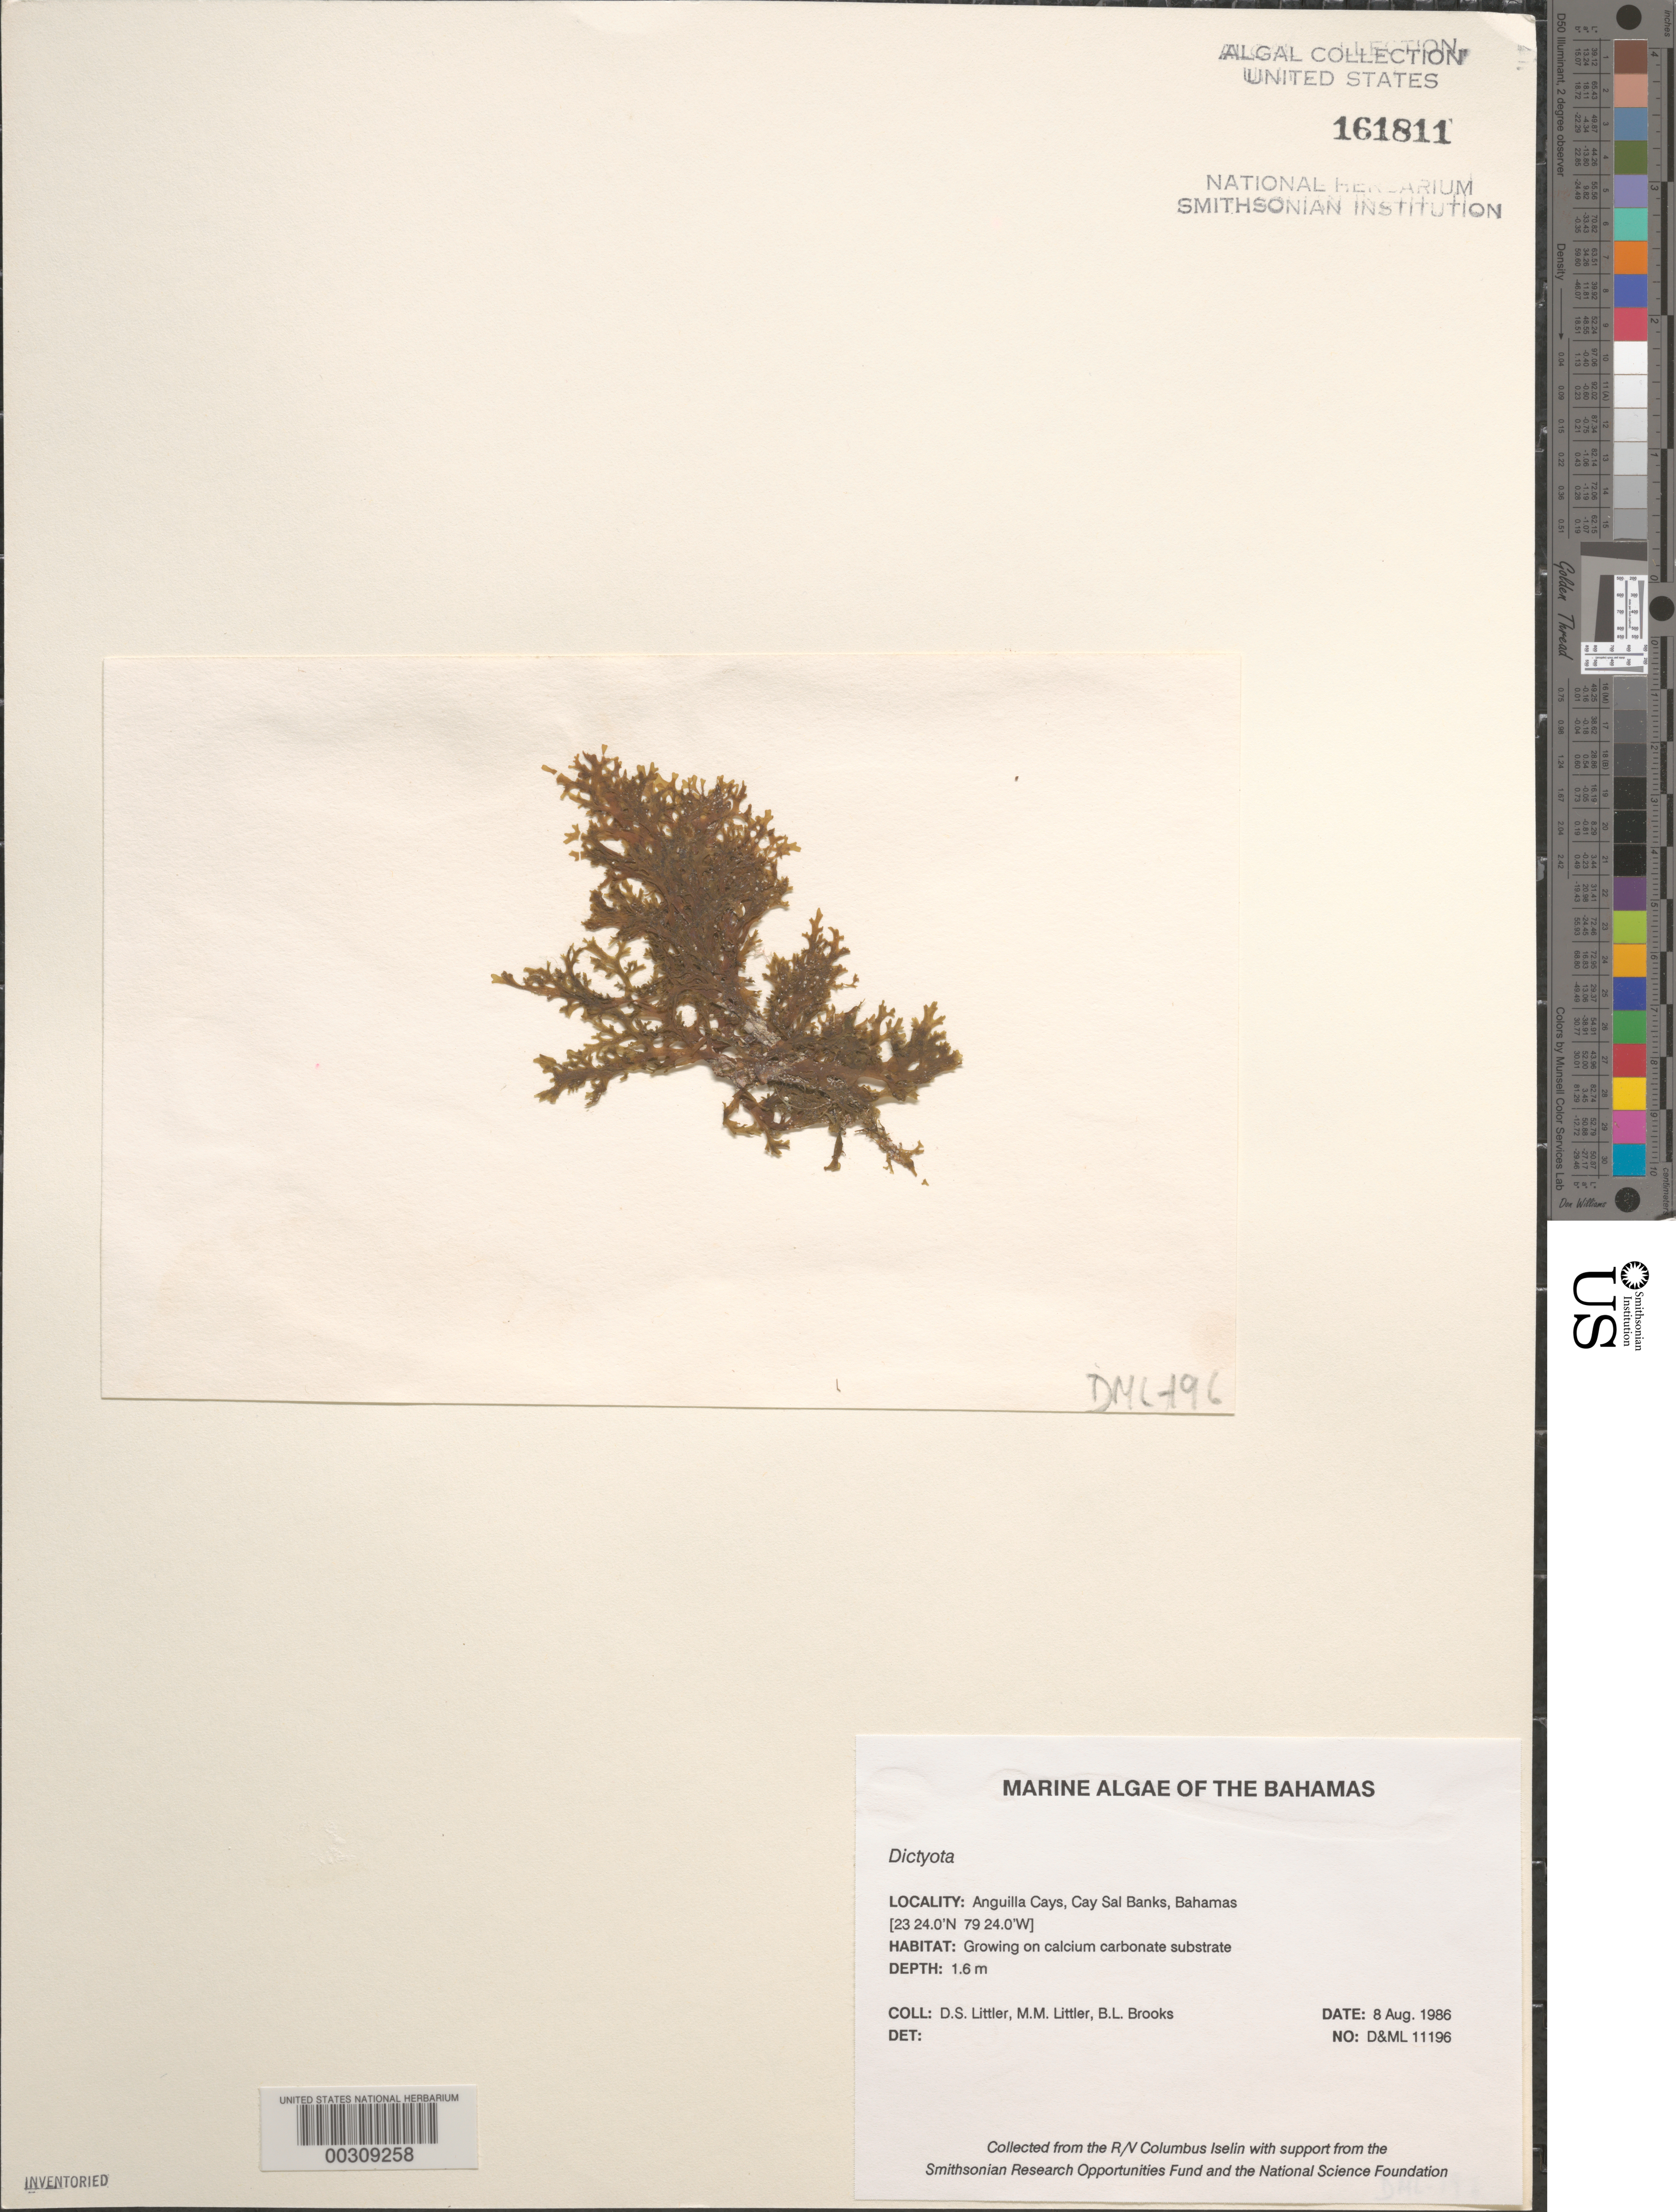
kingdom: Chromista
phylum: Ochrophyta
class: Phaeophyceae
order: Dictyotales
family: Dictyotaceae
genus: Dictyota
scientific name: Dictyota sp.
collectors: D. S. Littler, M. M. Littler & B. Brooks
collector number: D&ML 11196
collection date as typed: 08 Aug 1986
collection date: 1986-08-08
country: Bahamas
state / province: Bimini Banks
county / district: Bimini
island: Anguilla Cays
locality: Cay Sal Banks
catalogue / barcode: US 161811